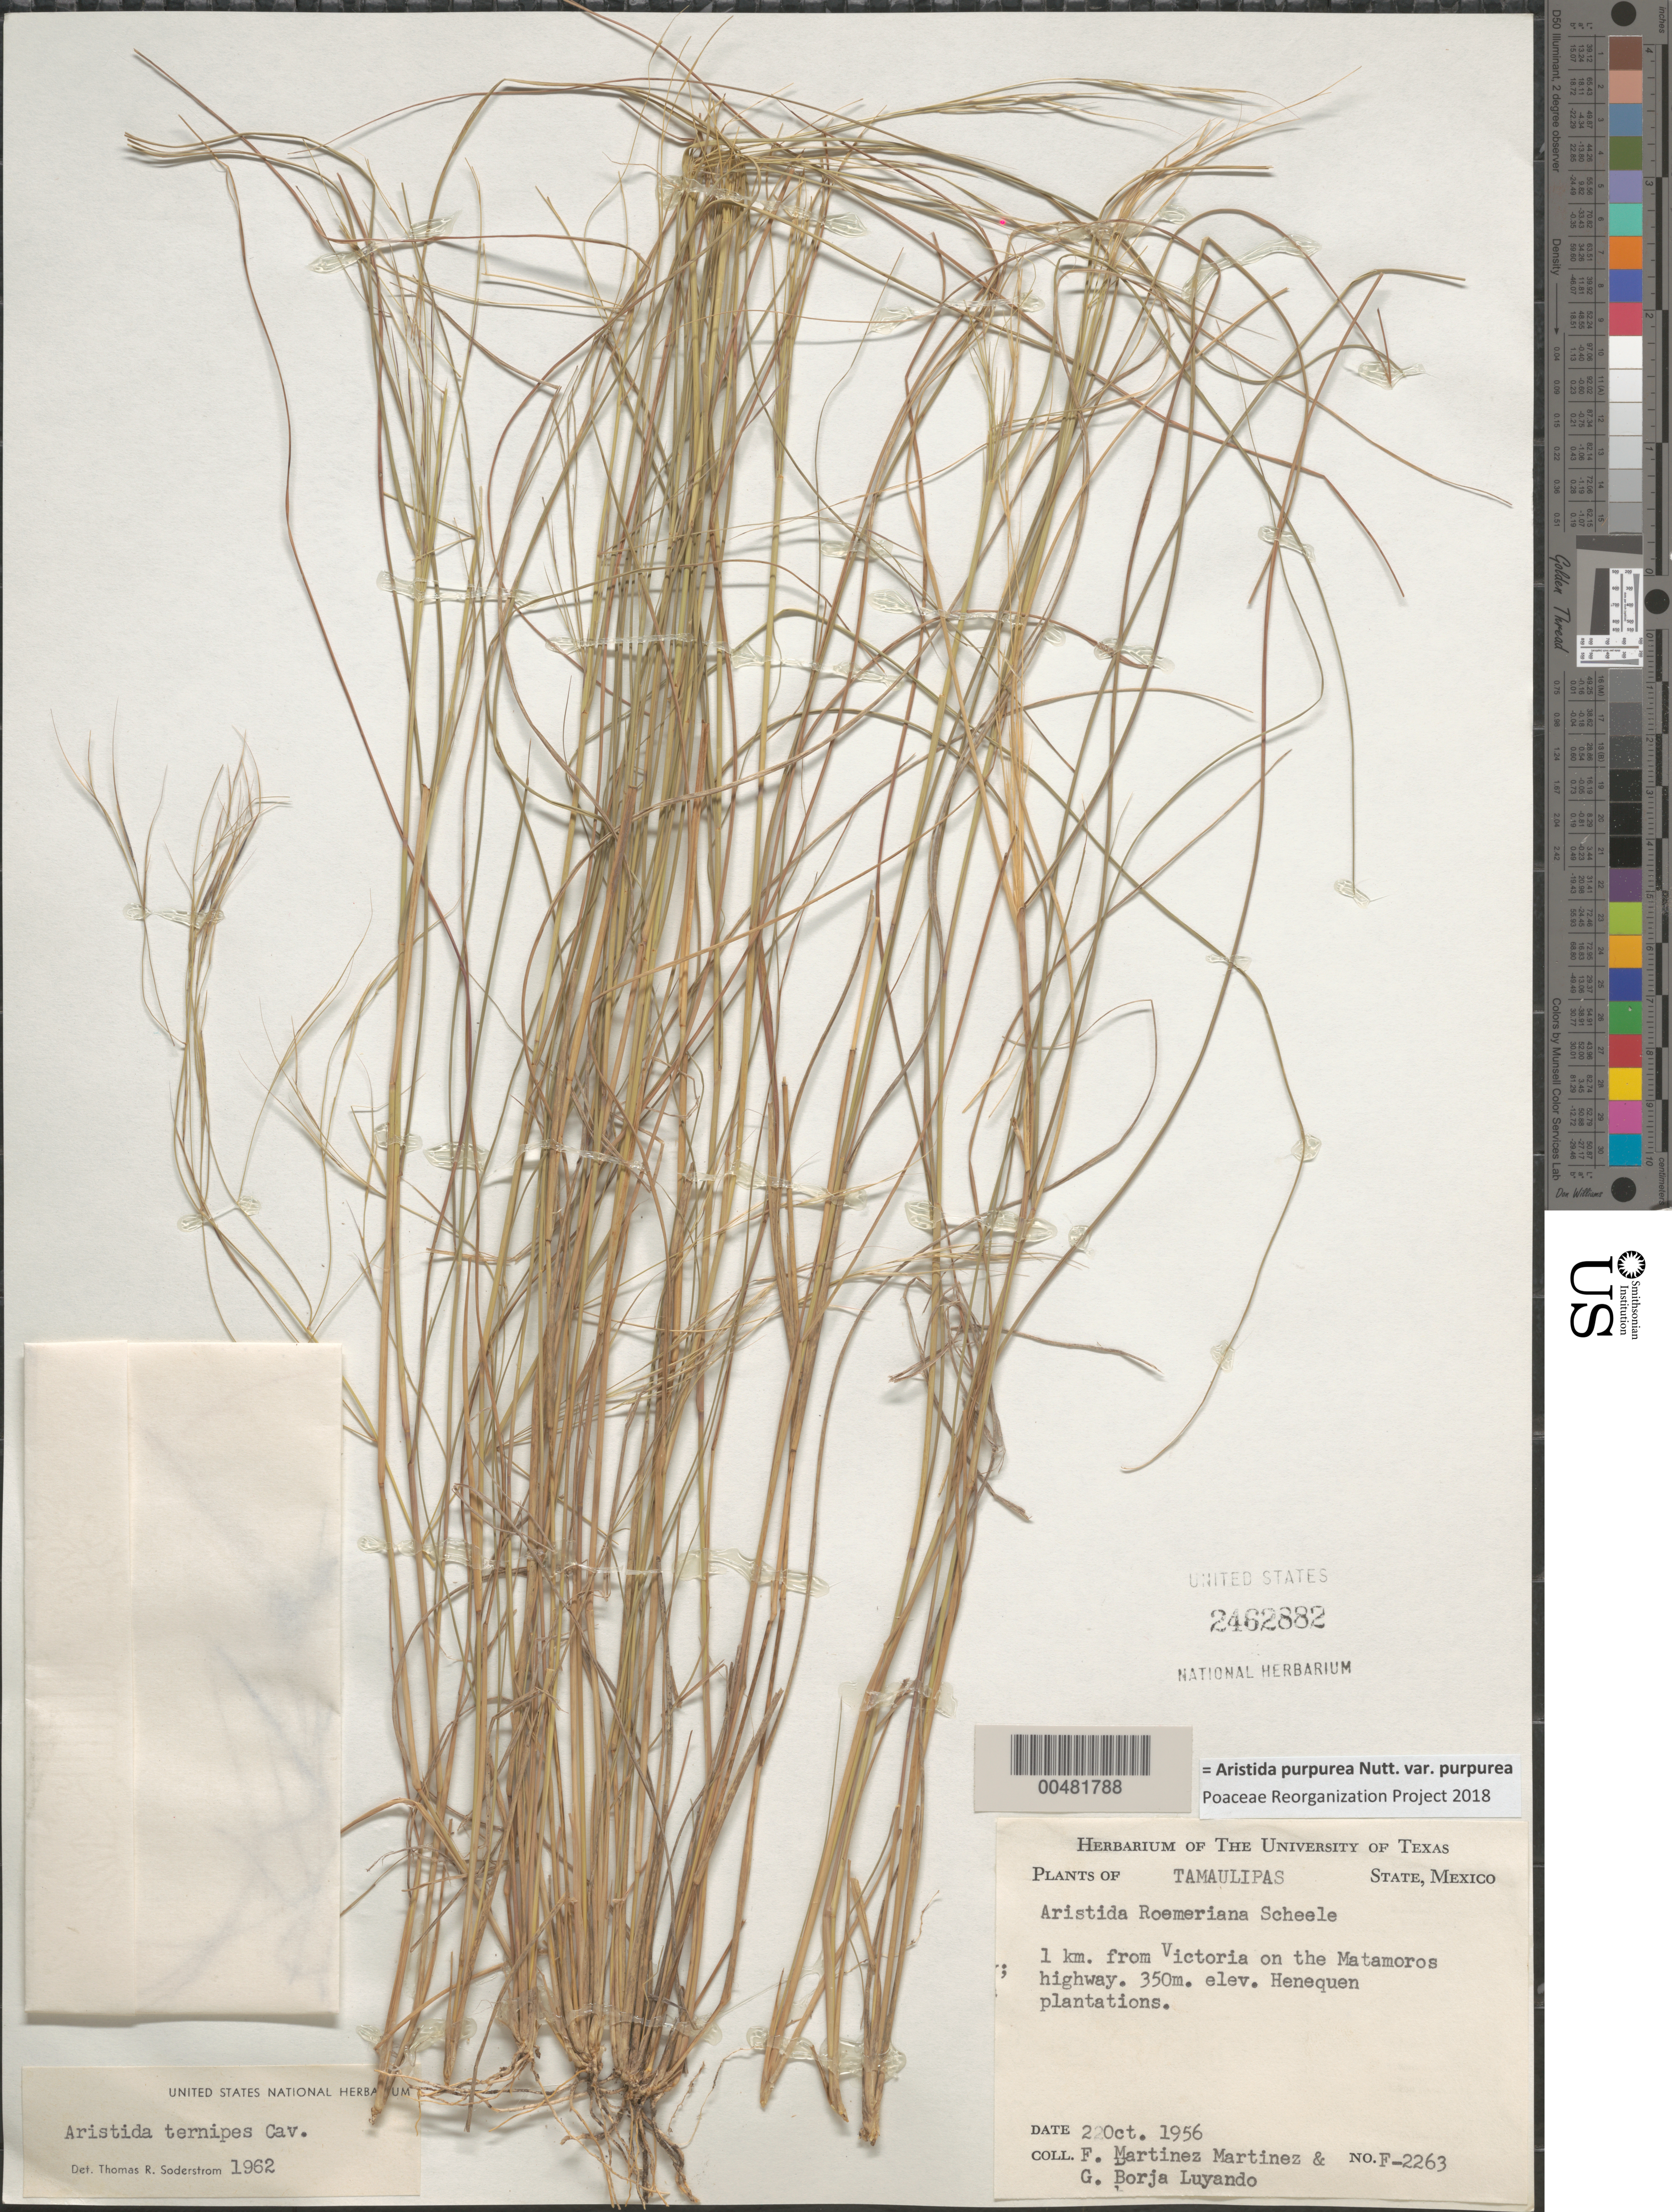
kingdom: Plantae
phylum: Tracheophyta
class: Liliopsida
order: Poales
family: Poaceae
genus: Aristida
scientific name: Aristida purpurea var. purpurea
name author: Nutt.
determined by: Poaceae Reorganization Project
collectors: F. Martinez-M. & G. Borja-Luyando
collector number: F-2263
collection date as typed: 22 Oct 1956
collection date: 1956-10-22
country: Mexico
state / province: Tamaulipas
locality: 1 km from Victoria on the Matamoros highway, Henequen plantations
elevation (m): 350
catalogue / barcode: US 2462882